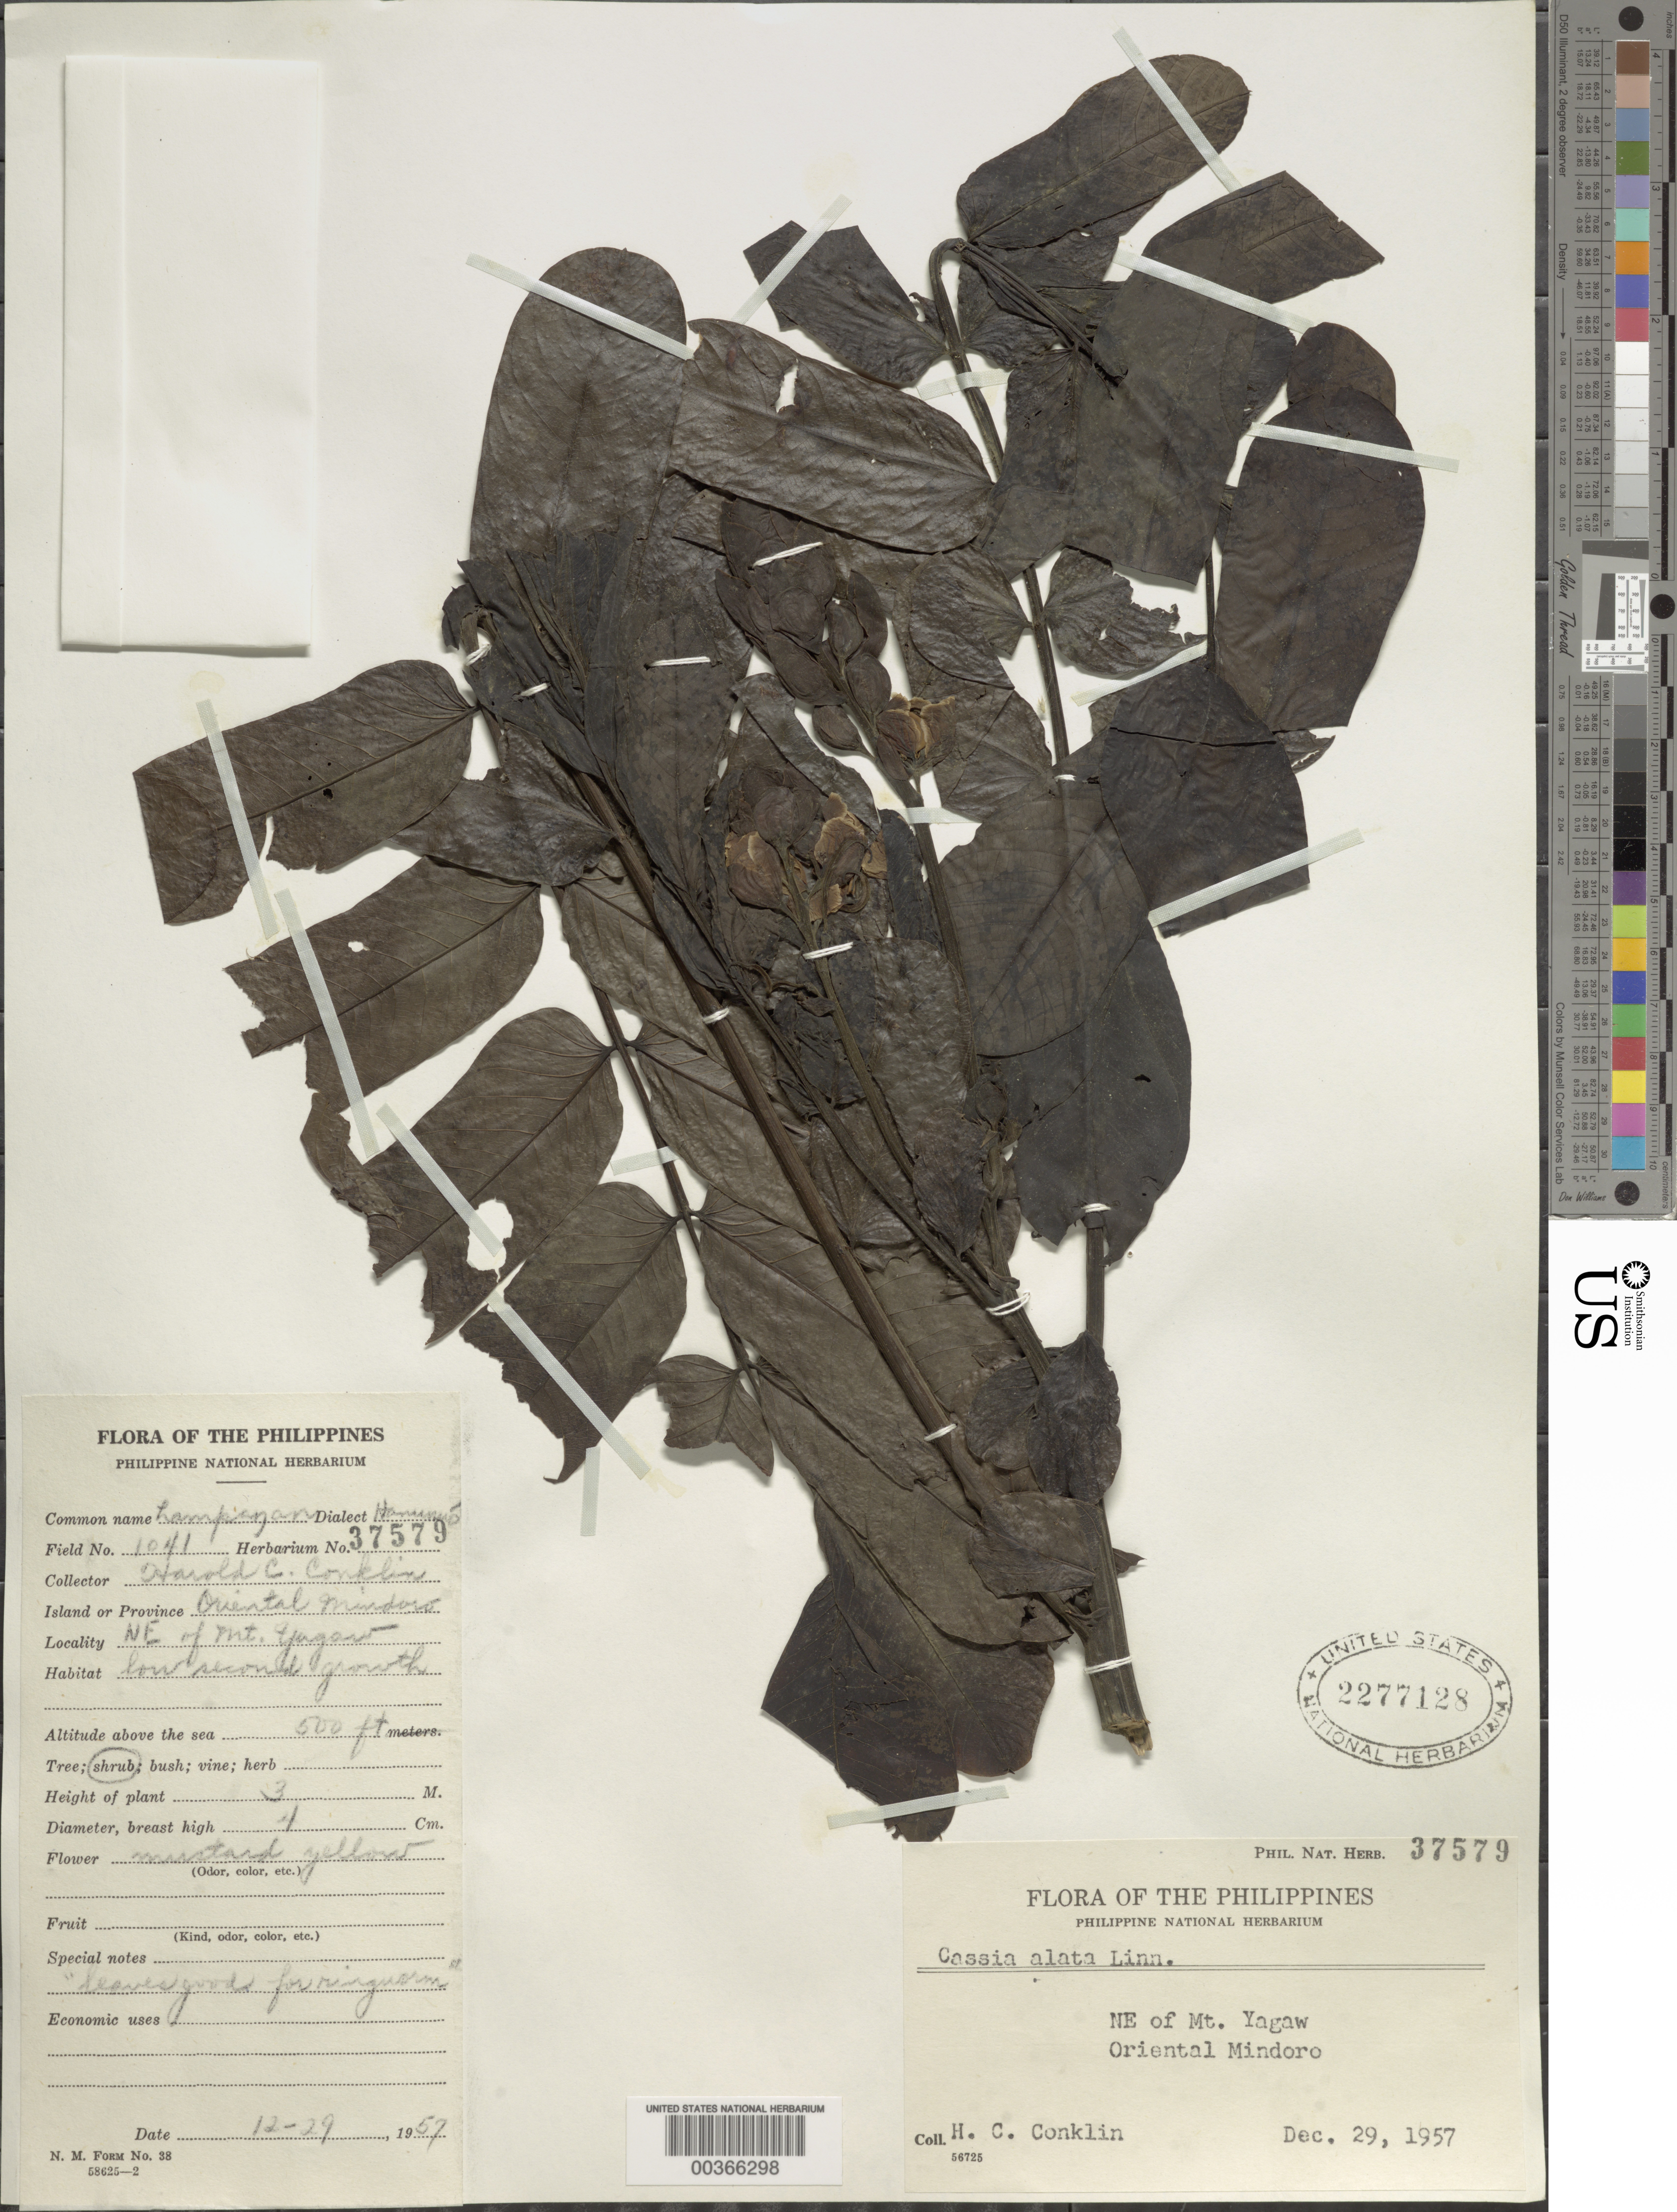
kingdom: Plantae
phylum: Tracheophyta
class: Magnoliopsida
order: Fabales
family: Fabaceae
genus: Senna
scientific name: Senna alata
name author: (L.) Roxb.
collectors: H. Conklin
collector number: Phil. Nat. Herb. 37579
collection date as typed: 29 Dec 1957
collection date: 1957-12-29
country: Philippines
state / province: Mimaropa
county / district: Mindoro Oriental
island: Mindoro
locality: Ne of mt. yagaw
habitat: Low second growth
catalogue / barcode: US 2277128